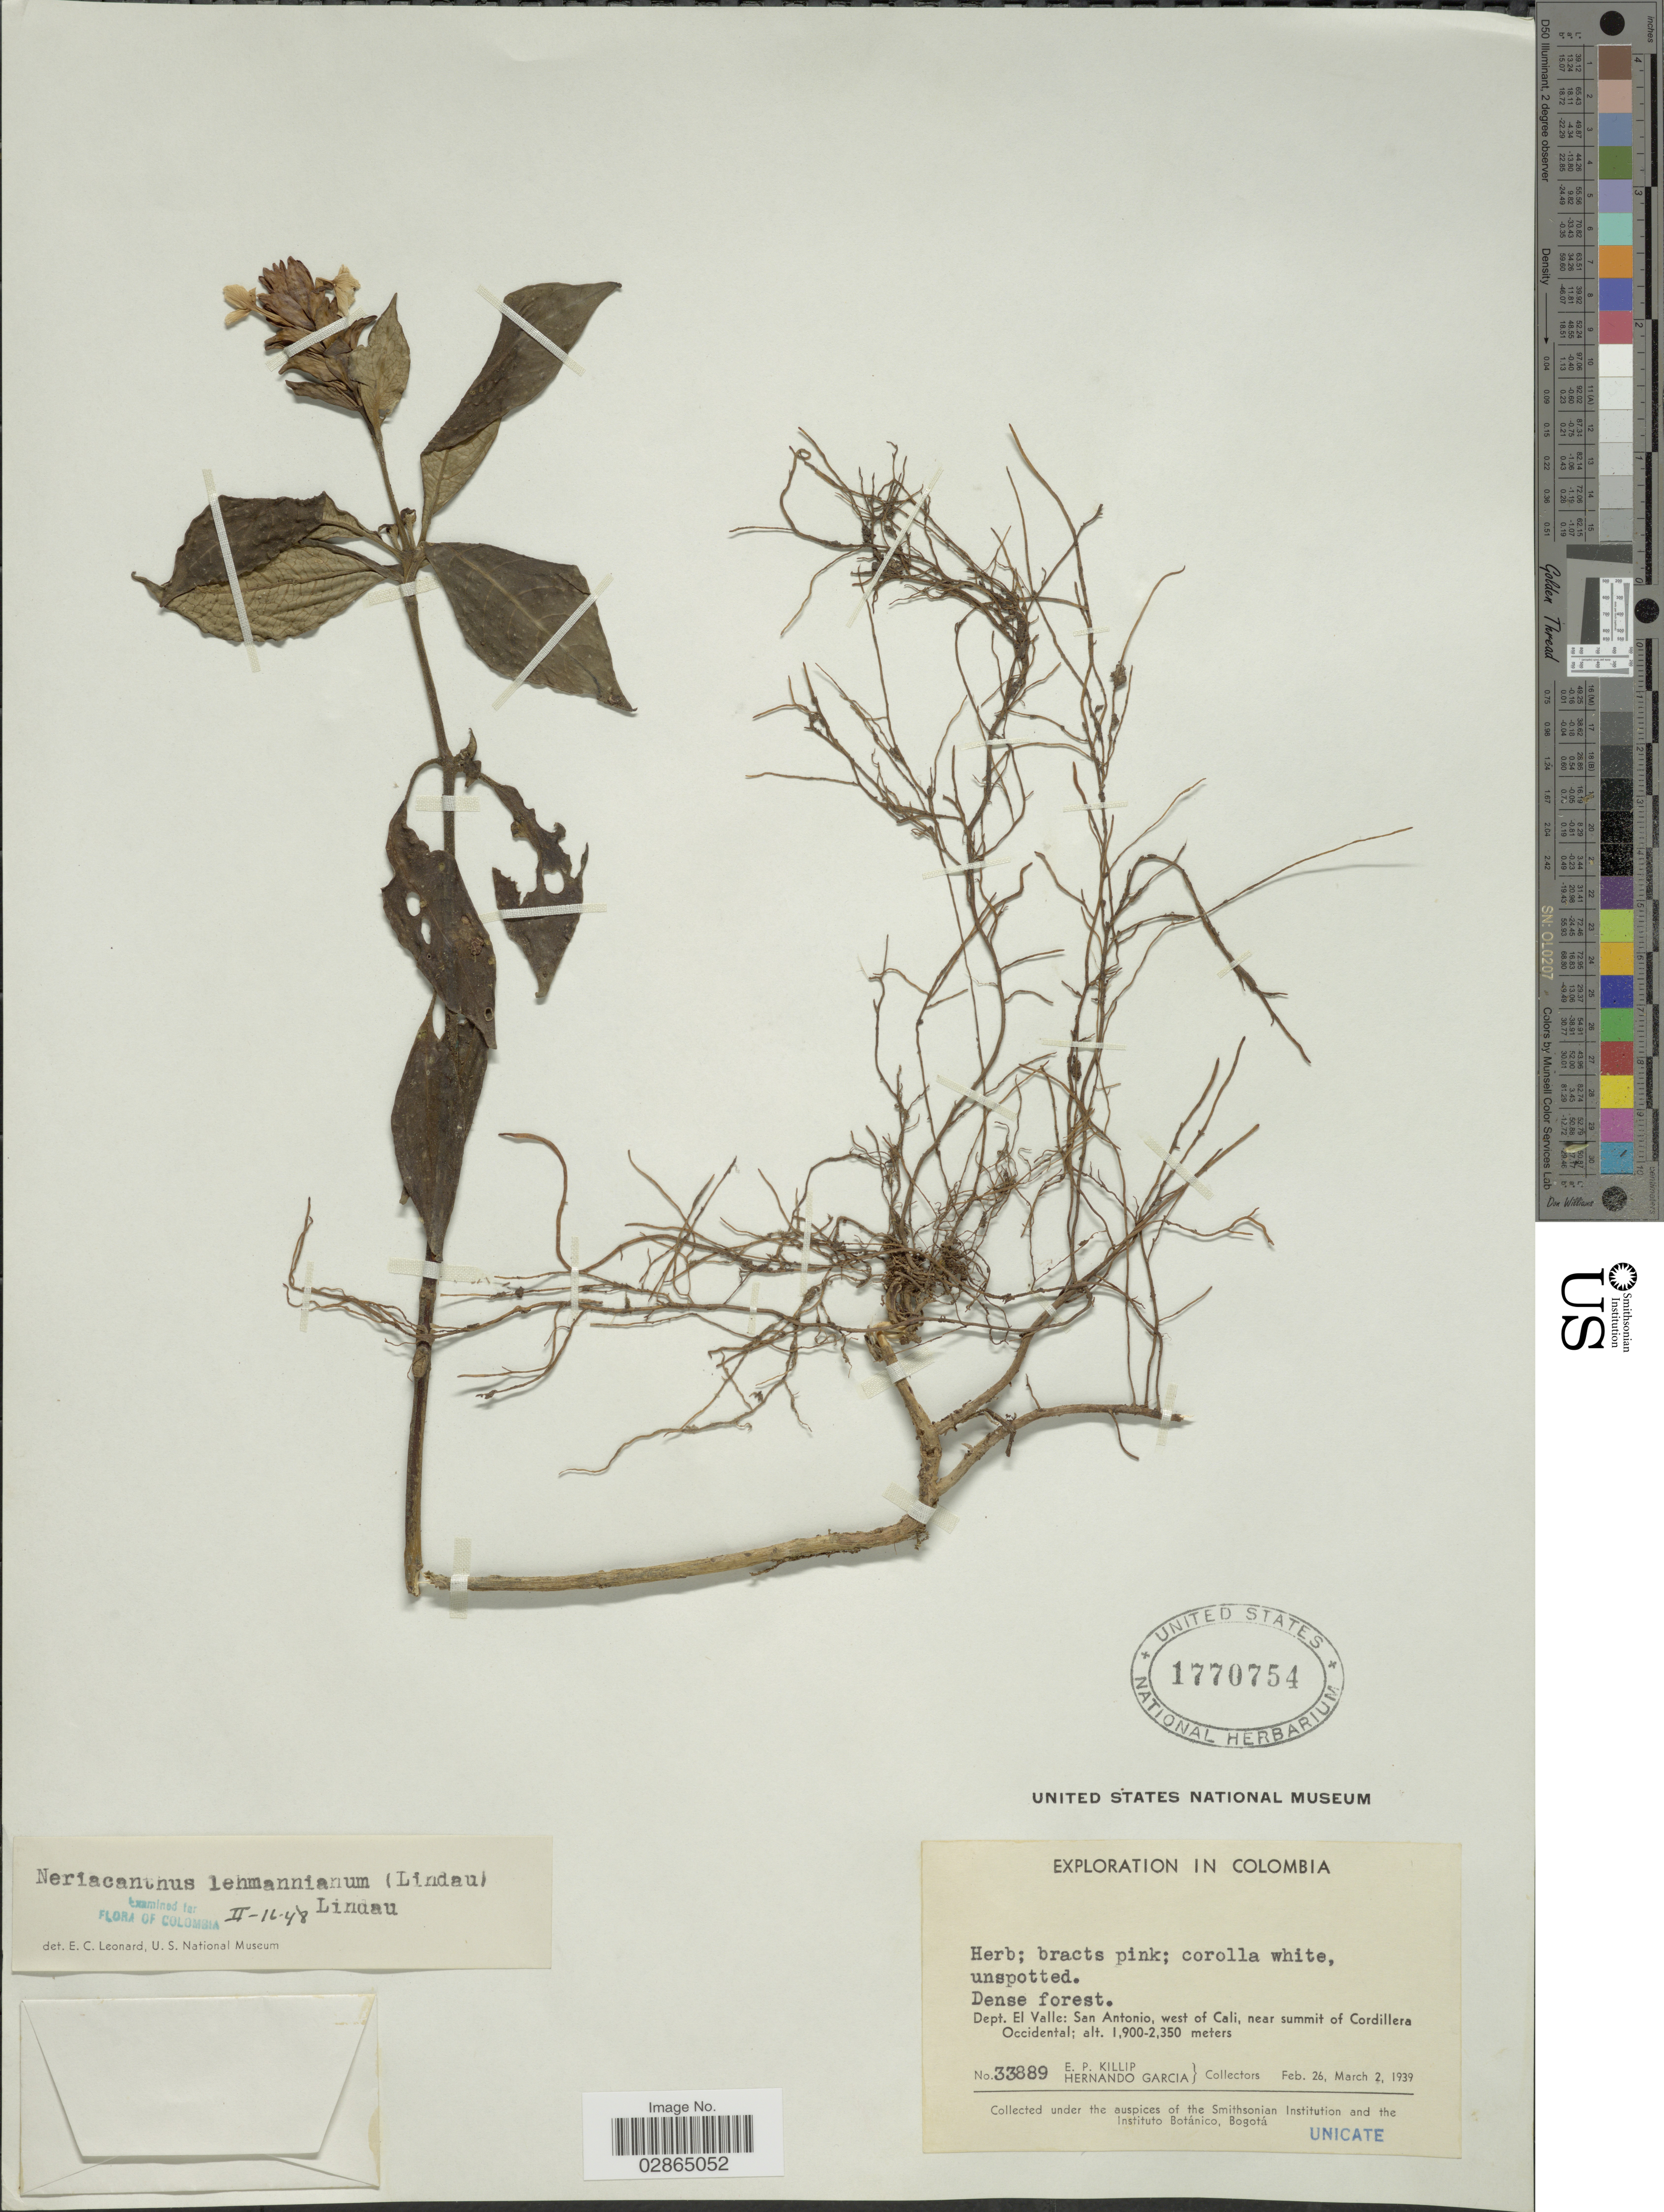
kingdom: Plantae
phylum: Tracheophyta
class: Magnoliopsida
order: Lamiales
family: Acanthaceae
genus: Neriacanthus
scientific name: Neriacanthus lehmannianus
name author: (Lindau) Lindau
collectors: E. P. Killip & H. Garcia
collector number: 33889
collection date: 1939-02-26/1939-03-02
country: Colombia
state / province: Valle del Cauca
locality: Dept. El Valle: San Antonio, west of Cali, near summit of Cordillera Occidental.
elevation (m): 1900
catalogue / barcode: US 1770754